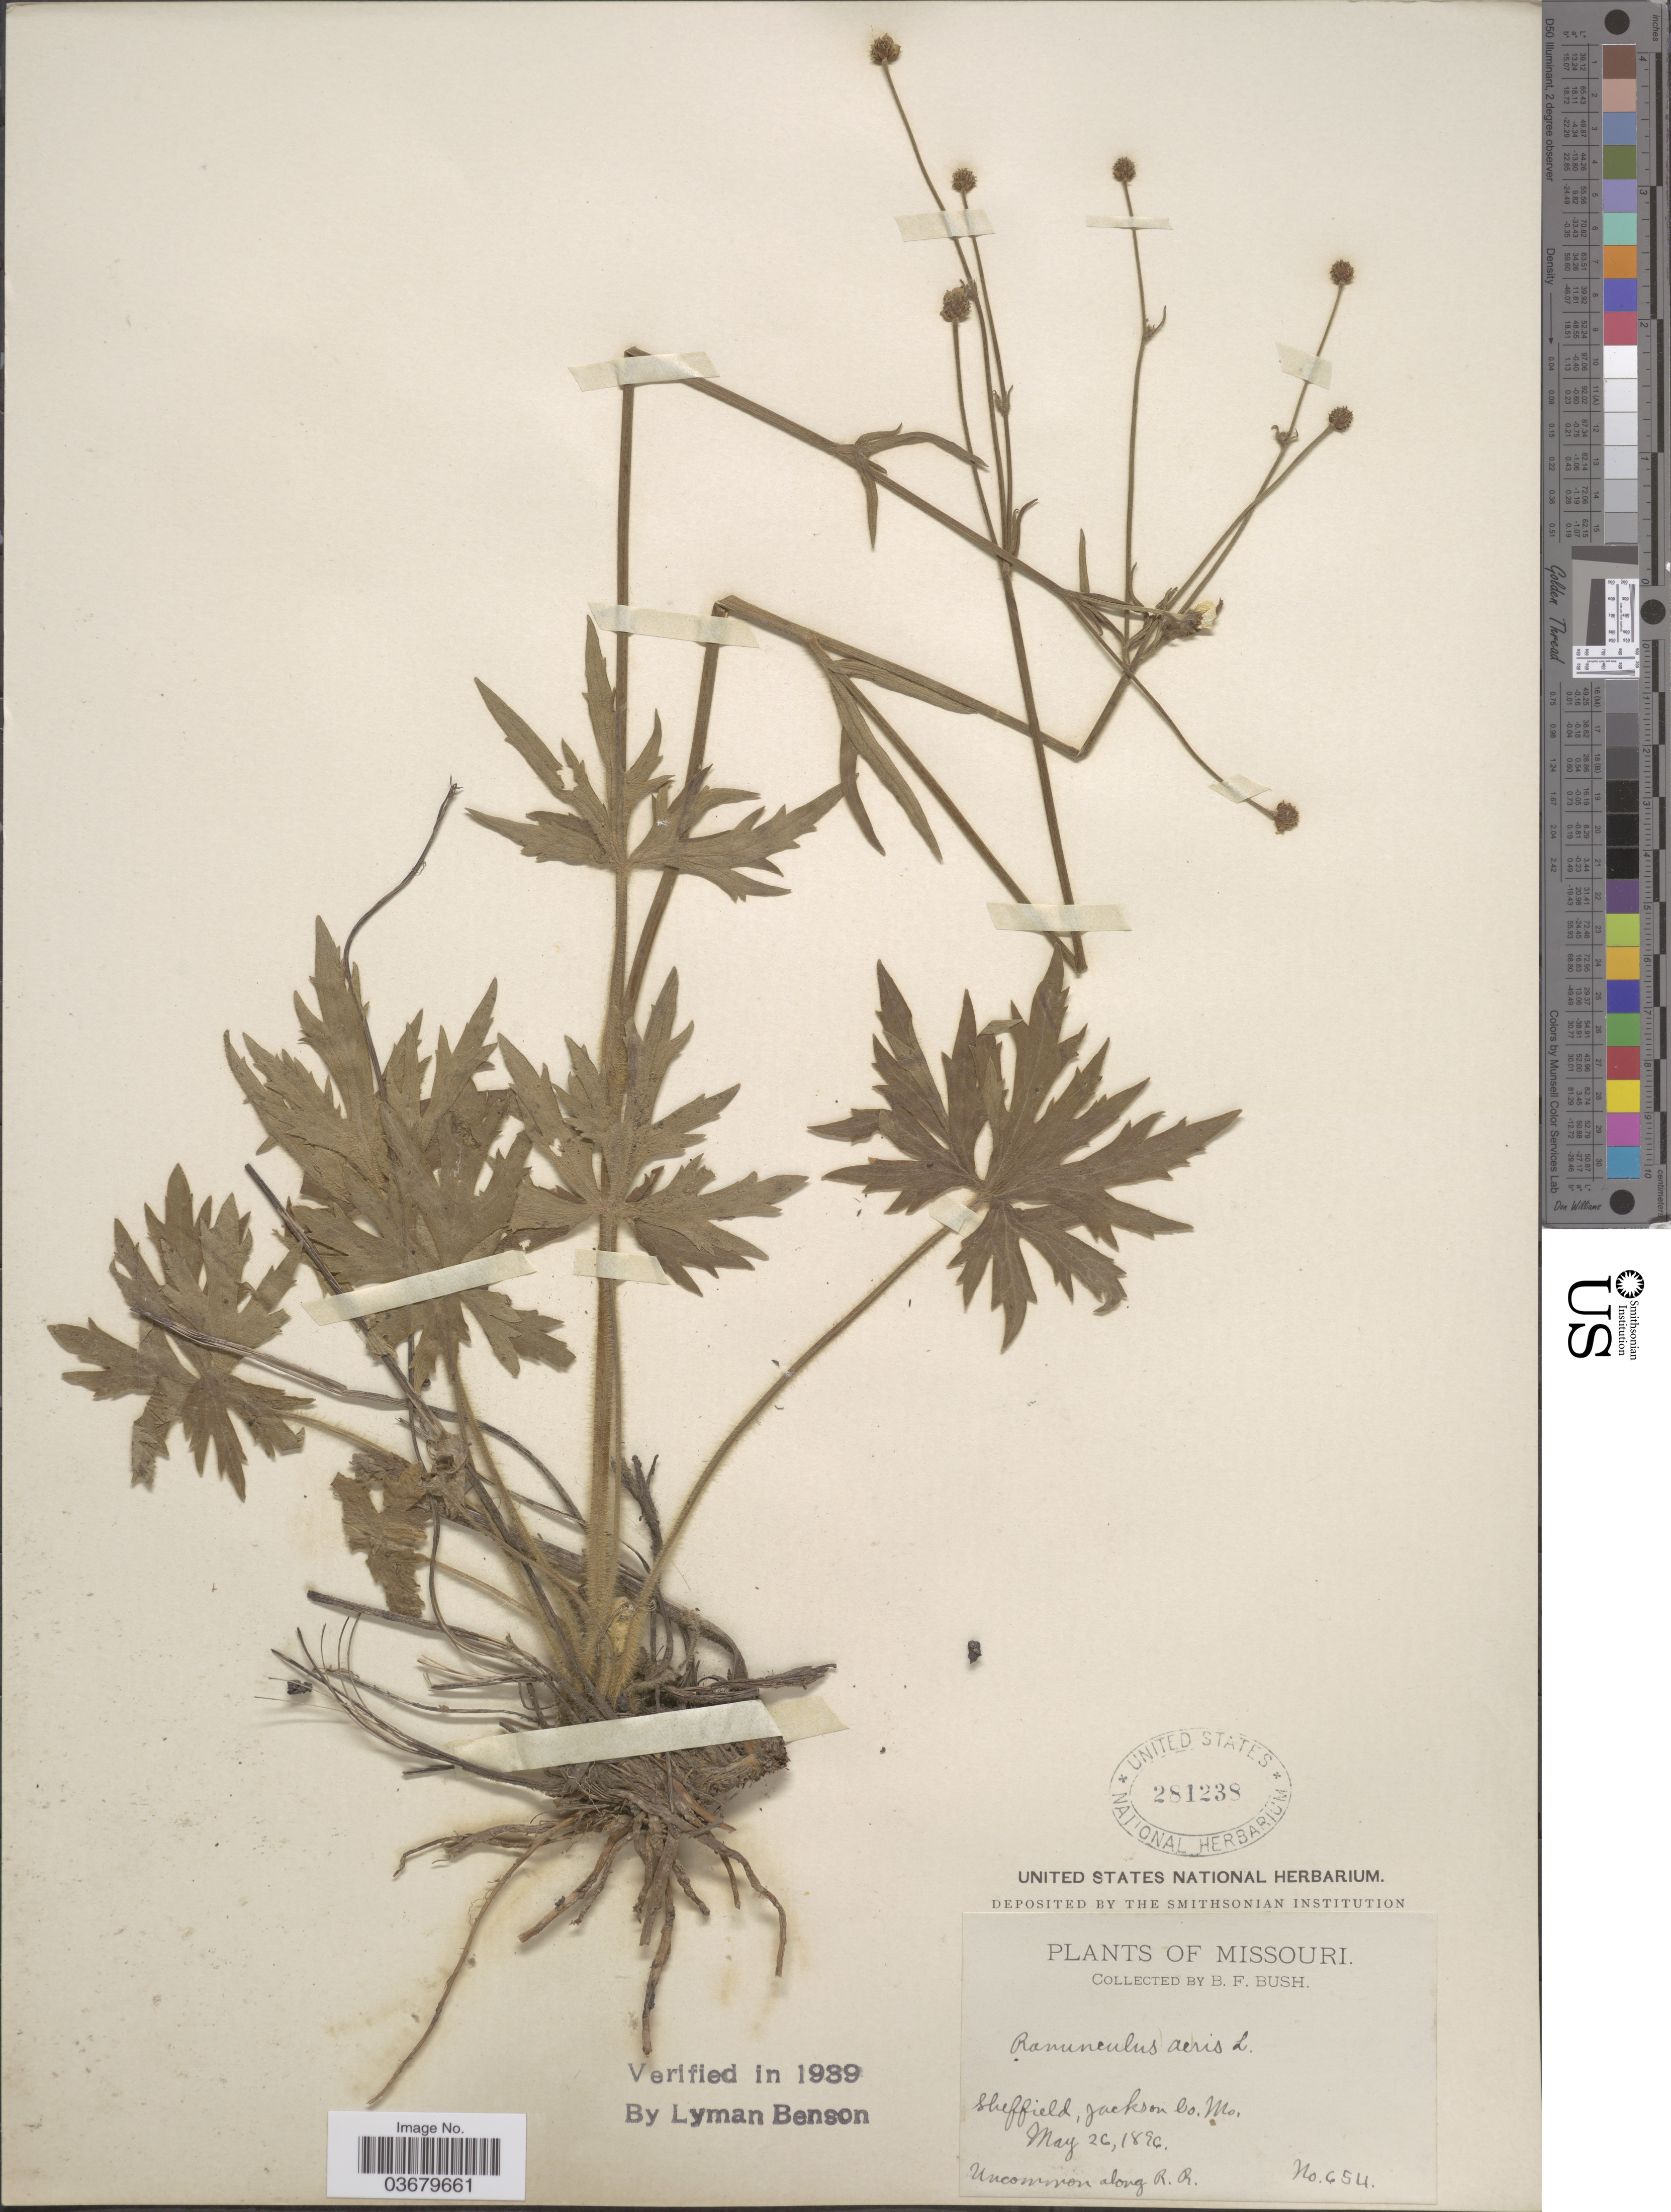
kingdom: Plantae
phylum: Tracheophyta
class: Magnoliopsida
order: Ranunculales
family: Ranunculaceae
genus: Ranunculus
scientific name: Ranunculus acris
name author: L.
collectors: B. F. Bush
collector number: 654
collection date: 1896-05-26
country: United States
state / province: Missouri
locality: Sheffield, Jackson Co. Along R. R.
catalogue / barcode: US 281238